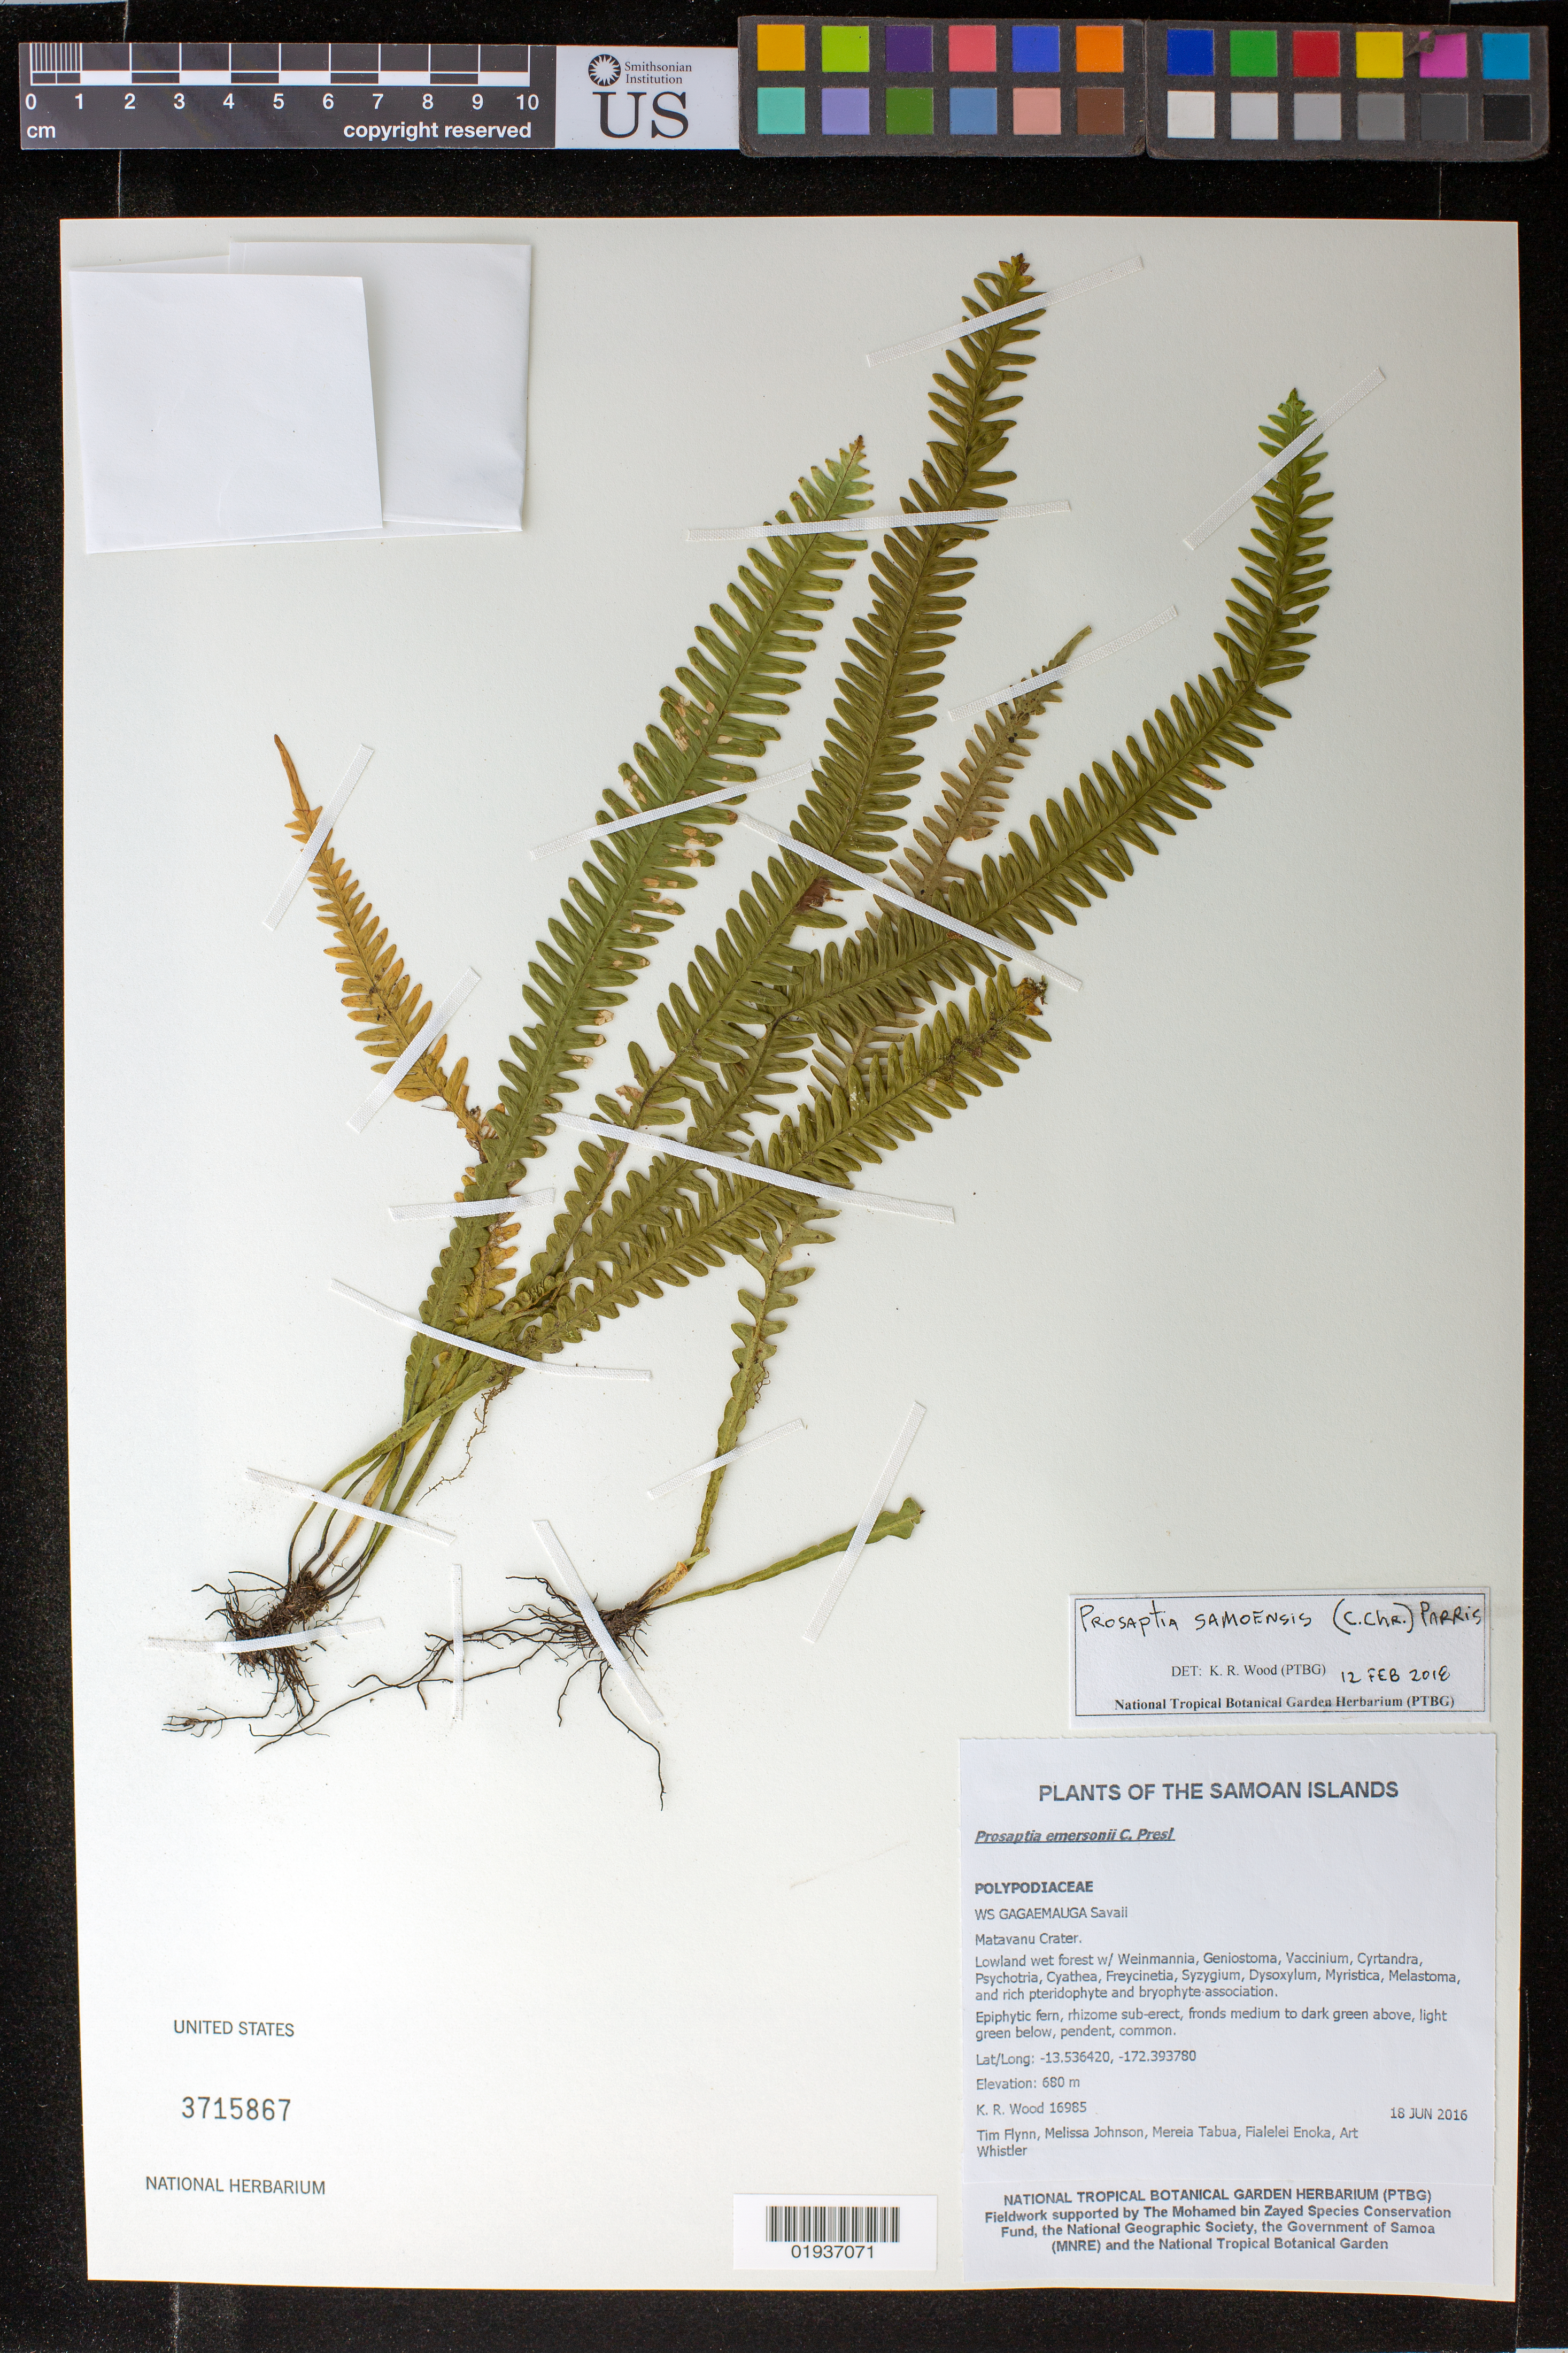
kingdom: Plantae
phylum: Tracheophyta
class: Polypodiopsida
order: Polypodiales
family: Polypodiaceae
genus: Prosaptia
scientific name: Prosaptia samoensis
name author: (C. Chr.) Parris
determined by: Wood, Kenneth R.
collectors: K. R. Wood, T. W. Flynn, M. Johnson, M. Tabua, F. Enoka & A. Whistler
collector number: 16985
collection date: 2016-06-18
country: Samoa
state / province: Gagaifomauga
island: Savai'i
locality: Matavanu Crater.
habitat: Lowland wet forest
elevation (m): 680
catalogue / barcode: US 3715867